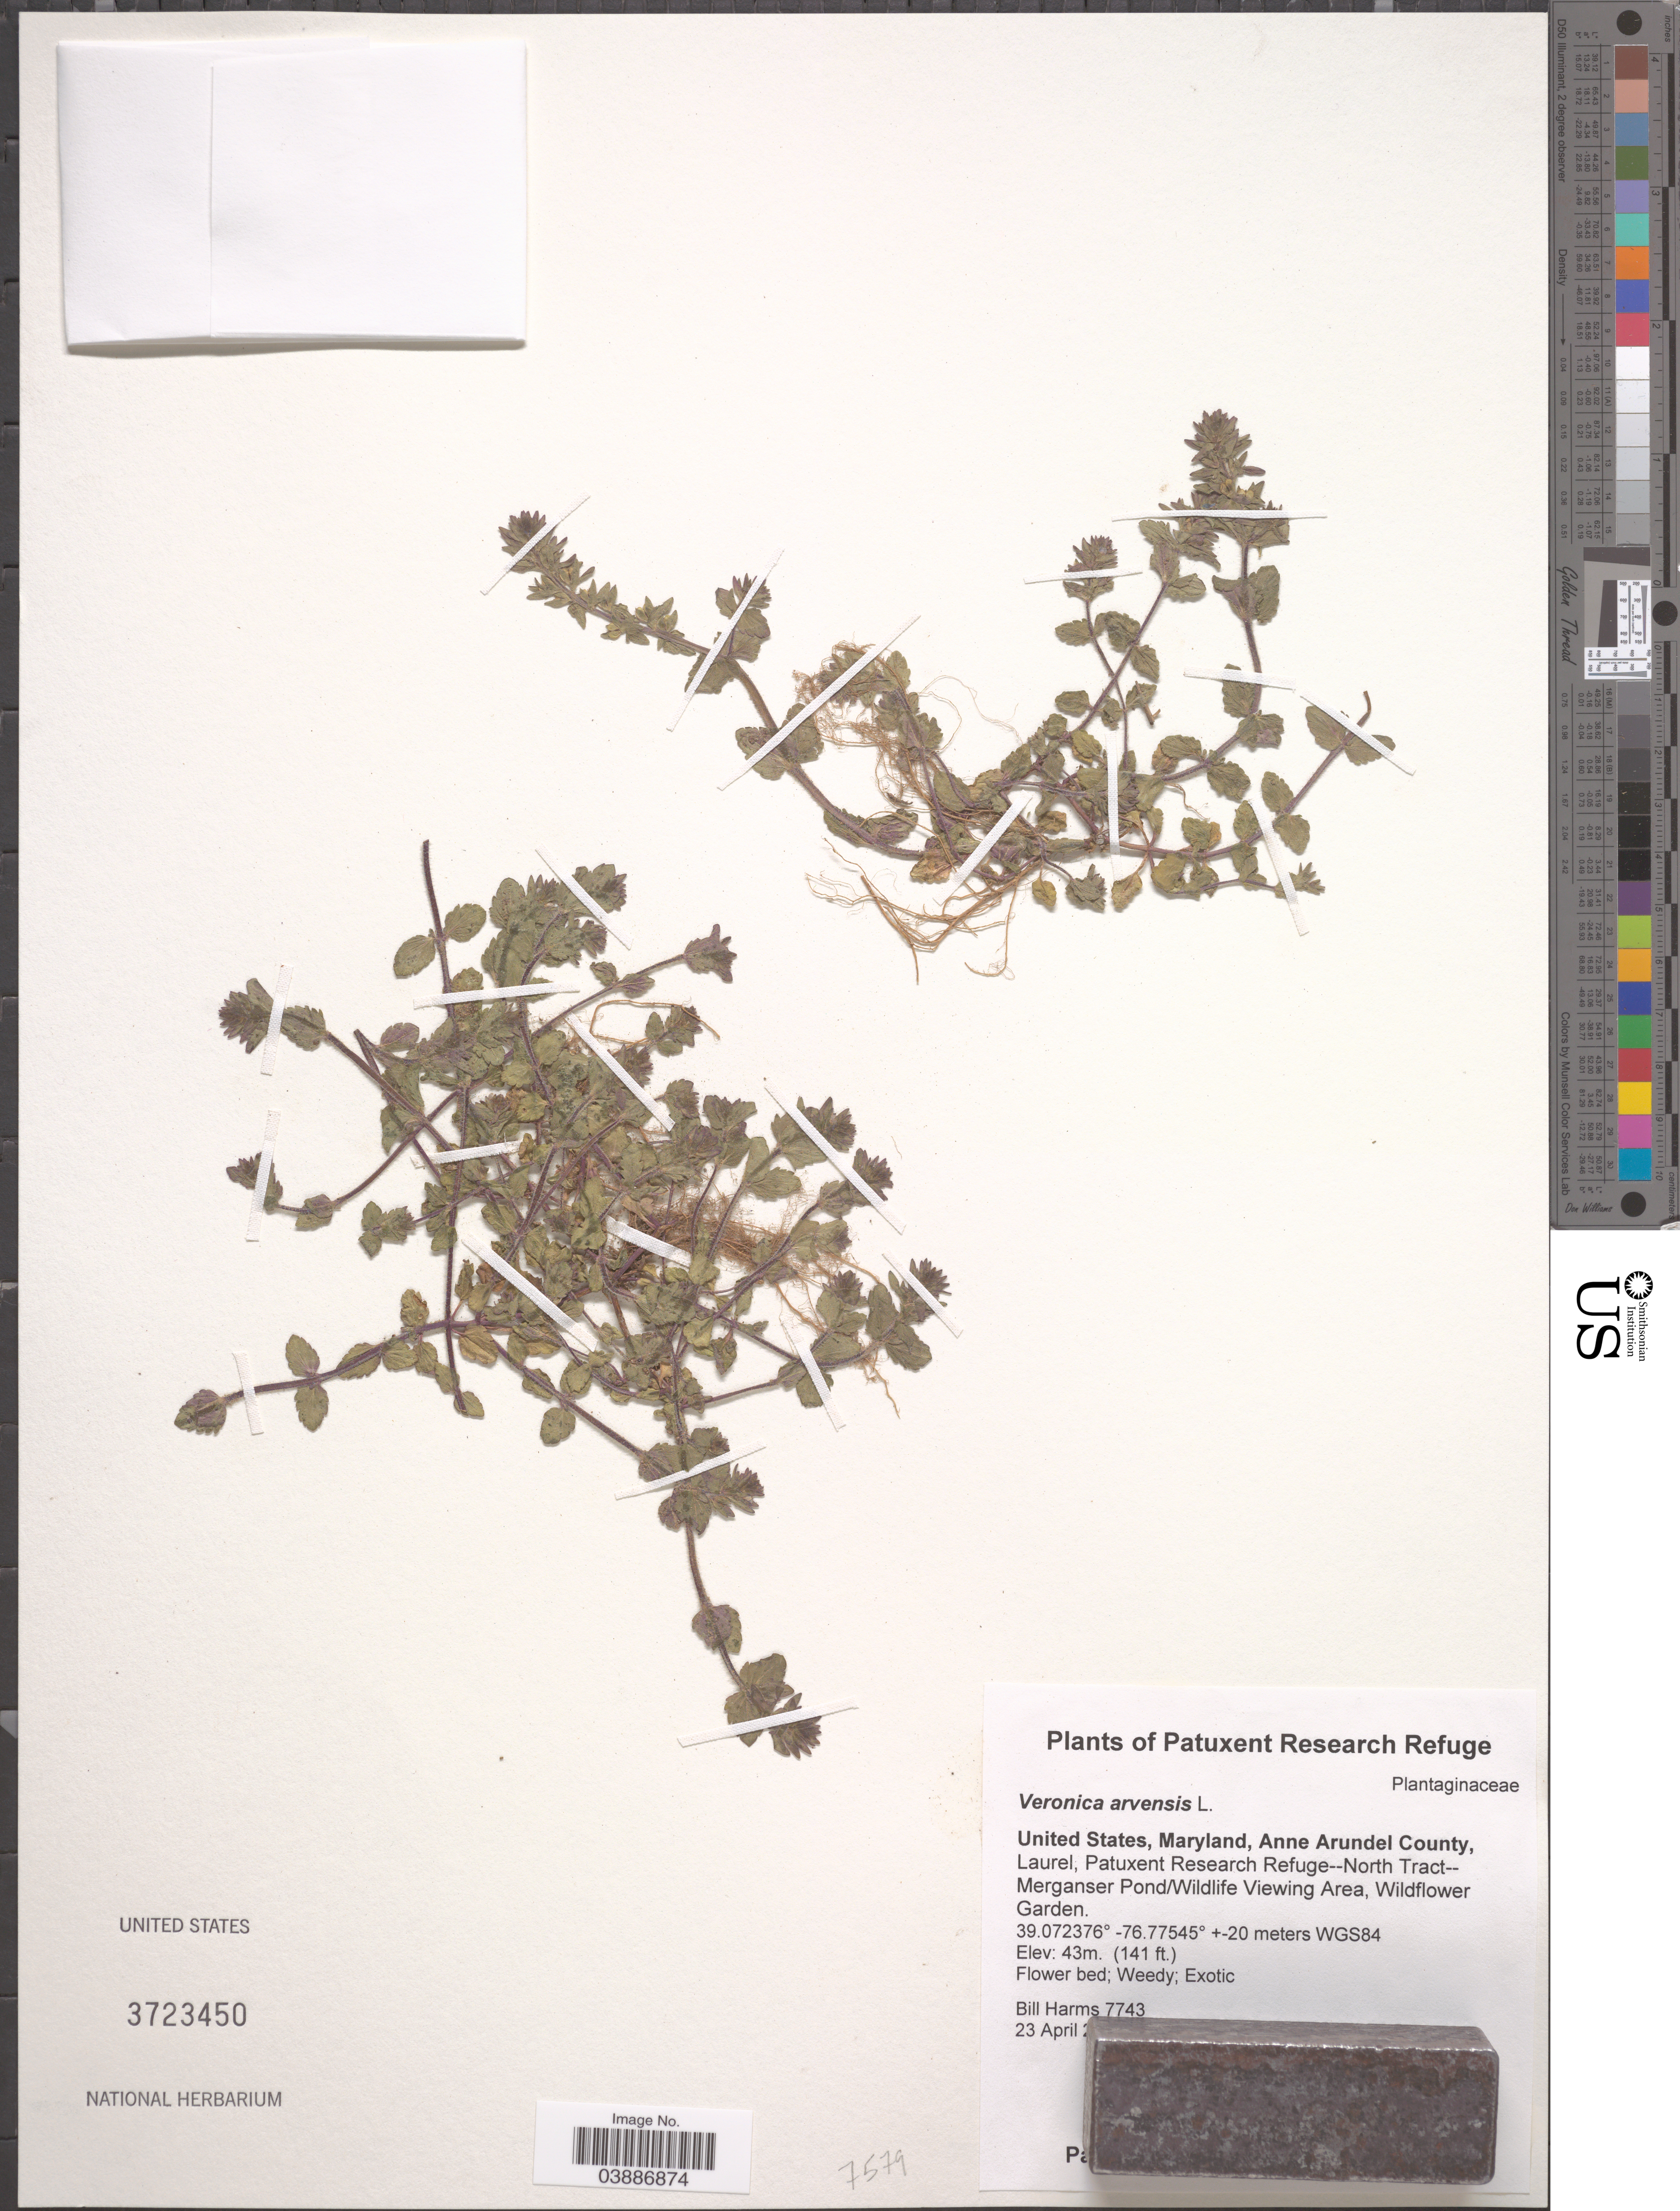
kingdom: Plantae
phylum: Tracheophyta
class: Magnoliopsida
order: Lamiales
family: Plantaginaceae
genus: Veronica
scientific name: Veronica arvensis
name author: L.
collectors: B. Harms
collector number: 7743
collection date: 2010-04-23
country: United States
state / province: Maryland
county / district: Anne Arundel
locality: Patuxent Research Refuge. Anne Arundel County, Laurel, North Tract--Merganser Pond/Wildlife Viewing Area, Wildflower Garden.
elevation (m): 43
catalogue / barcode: US 3723450